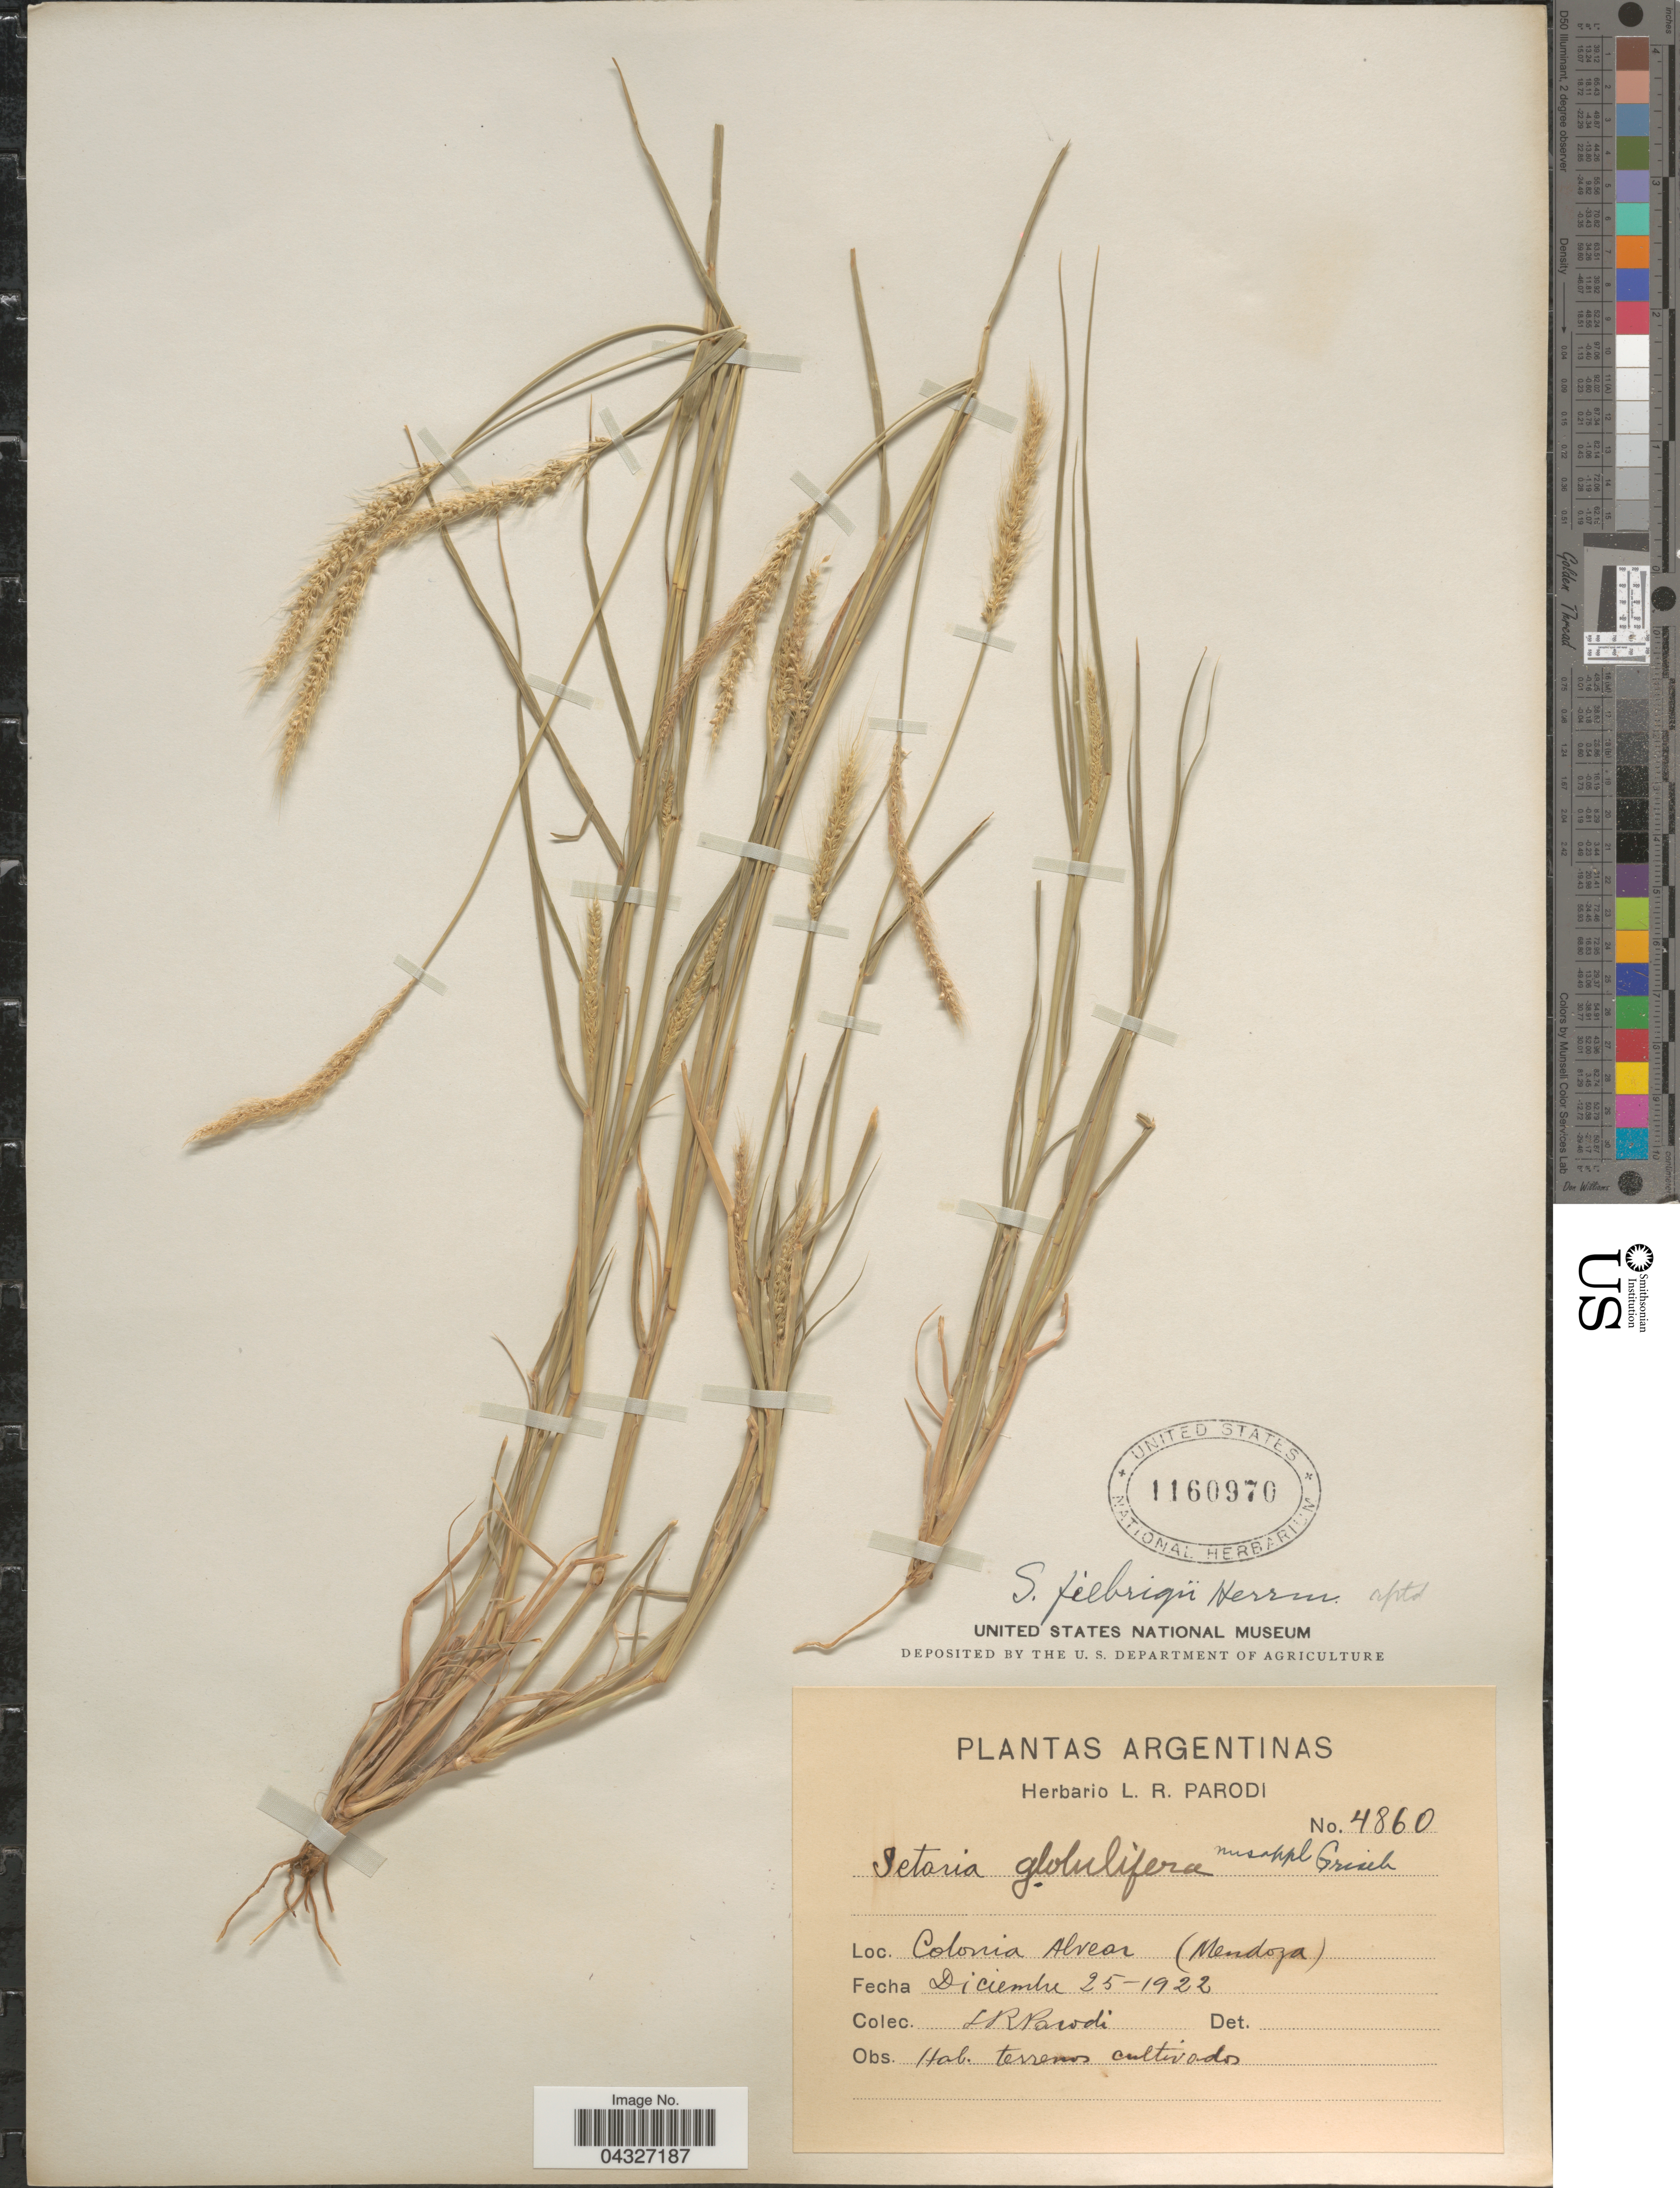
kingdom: Plantae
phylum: Tracheophyta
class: Liliopsida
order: Poales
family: Poaceae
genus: Setaria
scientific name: Setaria fiebrigii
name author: R.A.W. Herrm.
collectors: L. R. Parodi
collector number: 4860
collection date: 1922-12-25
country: Argentina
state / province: Mendoza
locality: Colonia Alvear.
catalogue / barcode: US 1160970